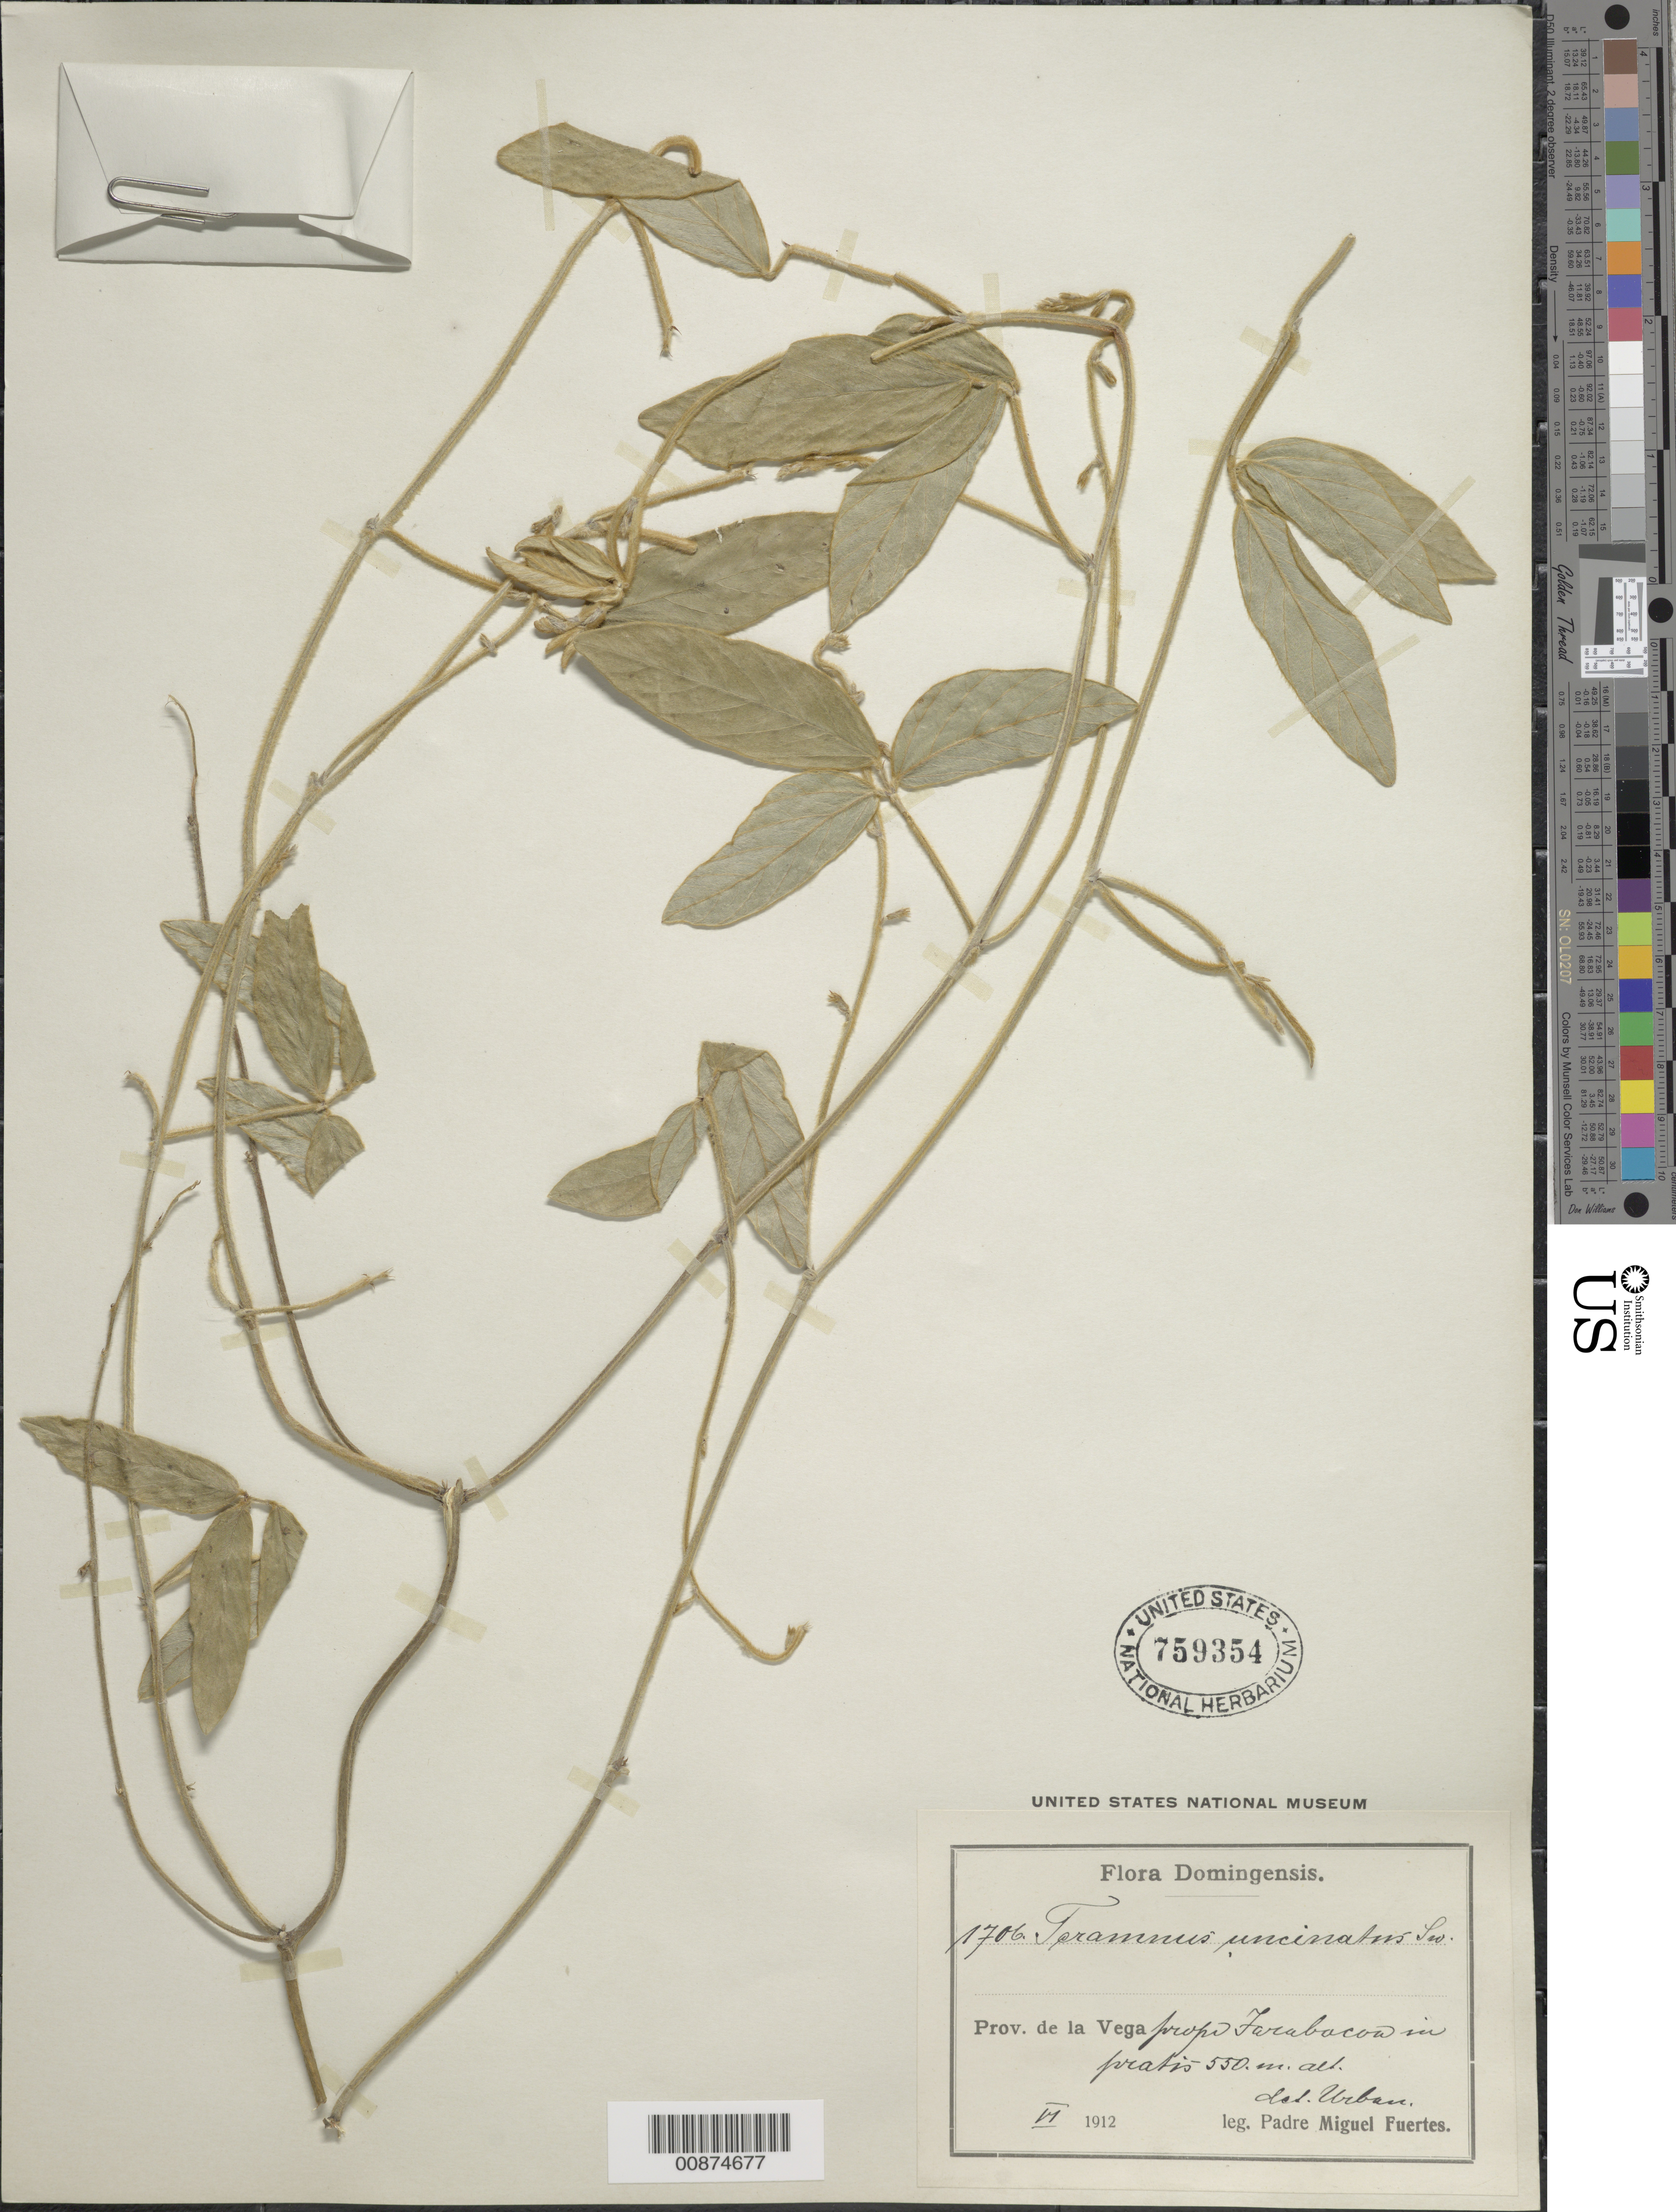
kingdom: Plantae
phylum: Tracheophyta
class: Magnoliopsida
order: Fabales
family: Fabaceae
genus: Teramnus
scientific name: Teramnus uncinatus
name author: (L.) Sw.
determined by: Urban, Ignatz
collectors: M. D. Fuertes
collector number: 1706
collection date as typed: Jun 1912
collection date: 1912-06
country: Dominican Republic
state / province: La Vega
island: Hispaniola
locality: Prope Jarabacoa.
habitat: In pratis.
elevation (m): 550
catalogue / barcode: US 759354